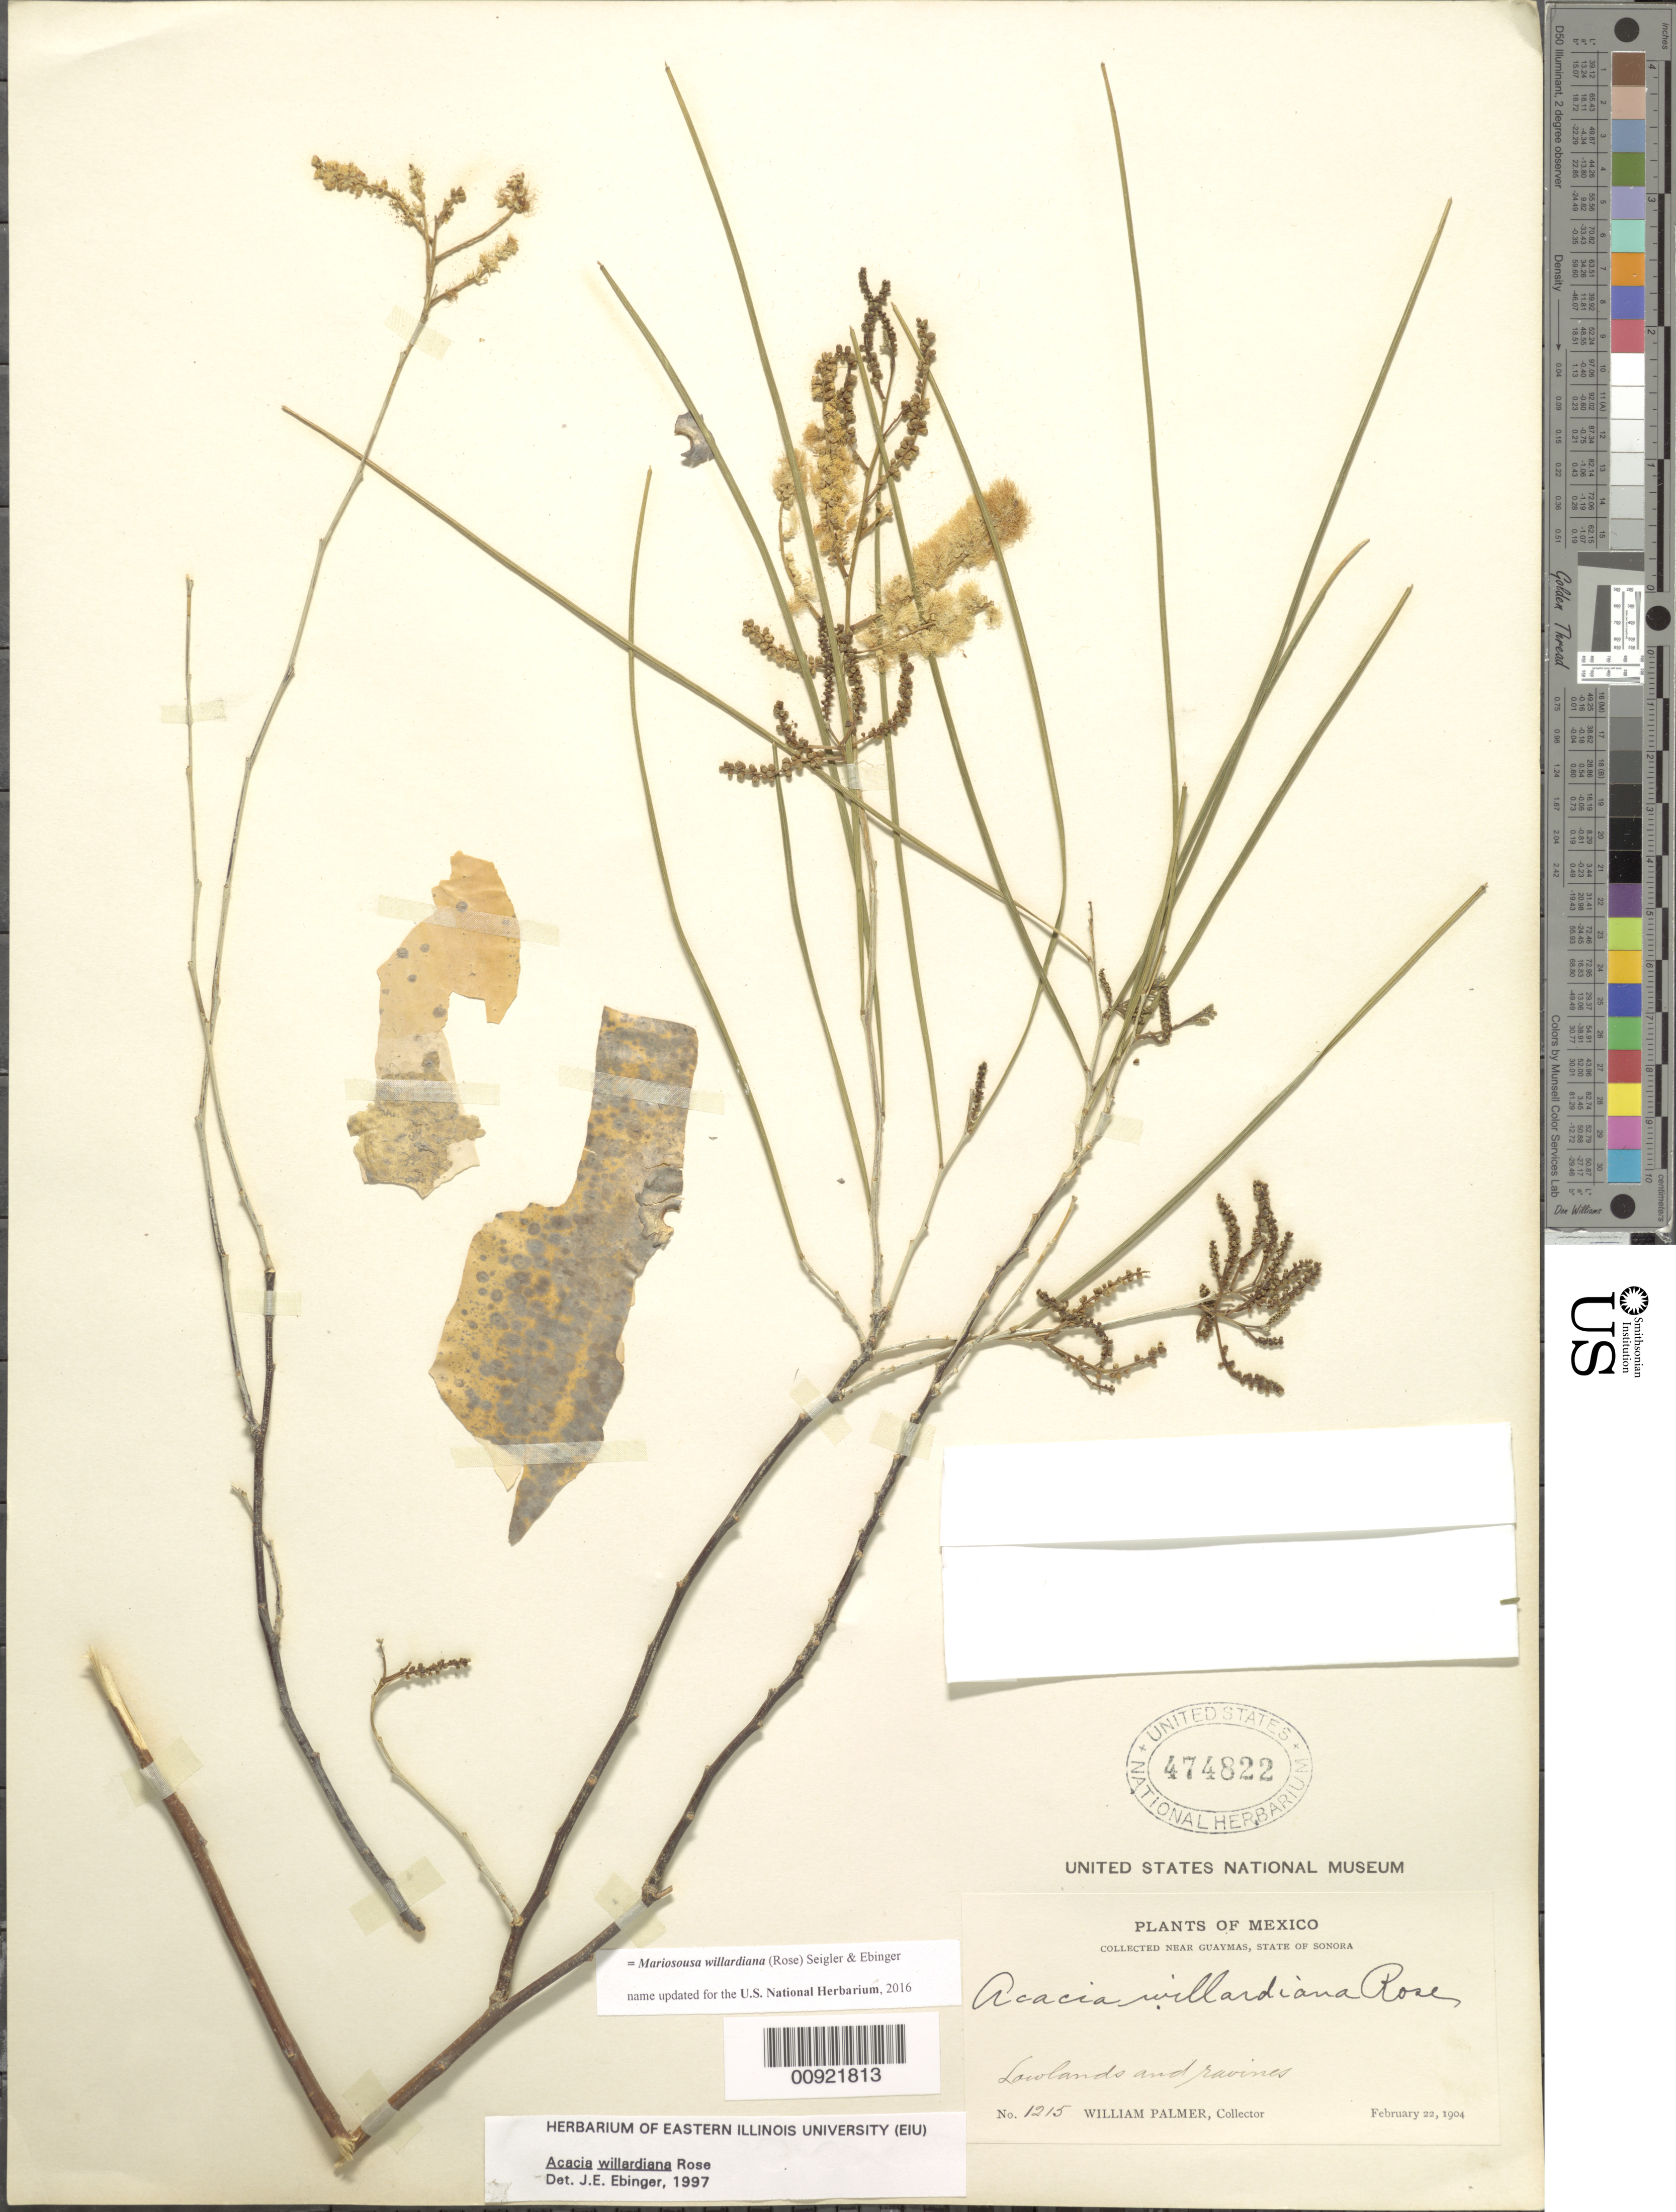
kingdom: Plantae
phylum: Tracheophyta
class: Magnoliopsida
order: Fabales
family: Fabaceae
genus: Mariosousa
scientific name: Mariosousa willardiana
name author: (Rose) Seigler & Ebinger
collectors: W. Palmer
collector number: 1215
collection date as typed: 22 Feb 1904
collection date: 1904-02-22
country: Mexico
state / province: Sonora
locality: Near Guaymas, State of Sonora.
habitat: Lowlands and ravines.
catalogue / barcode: US 474822